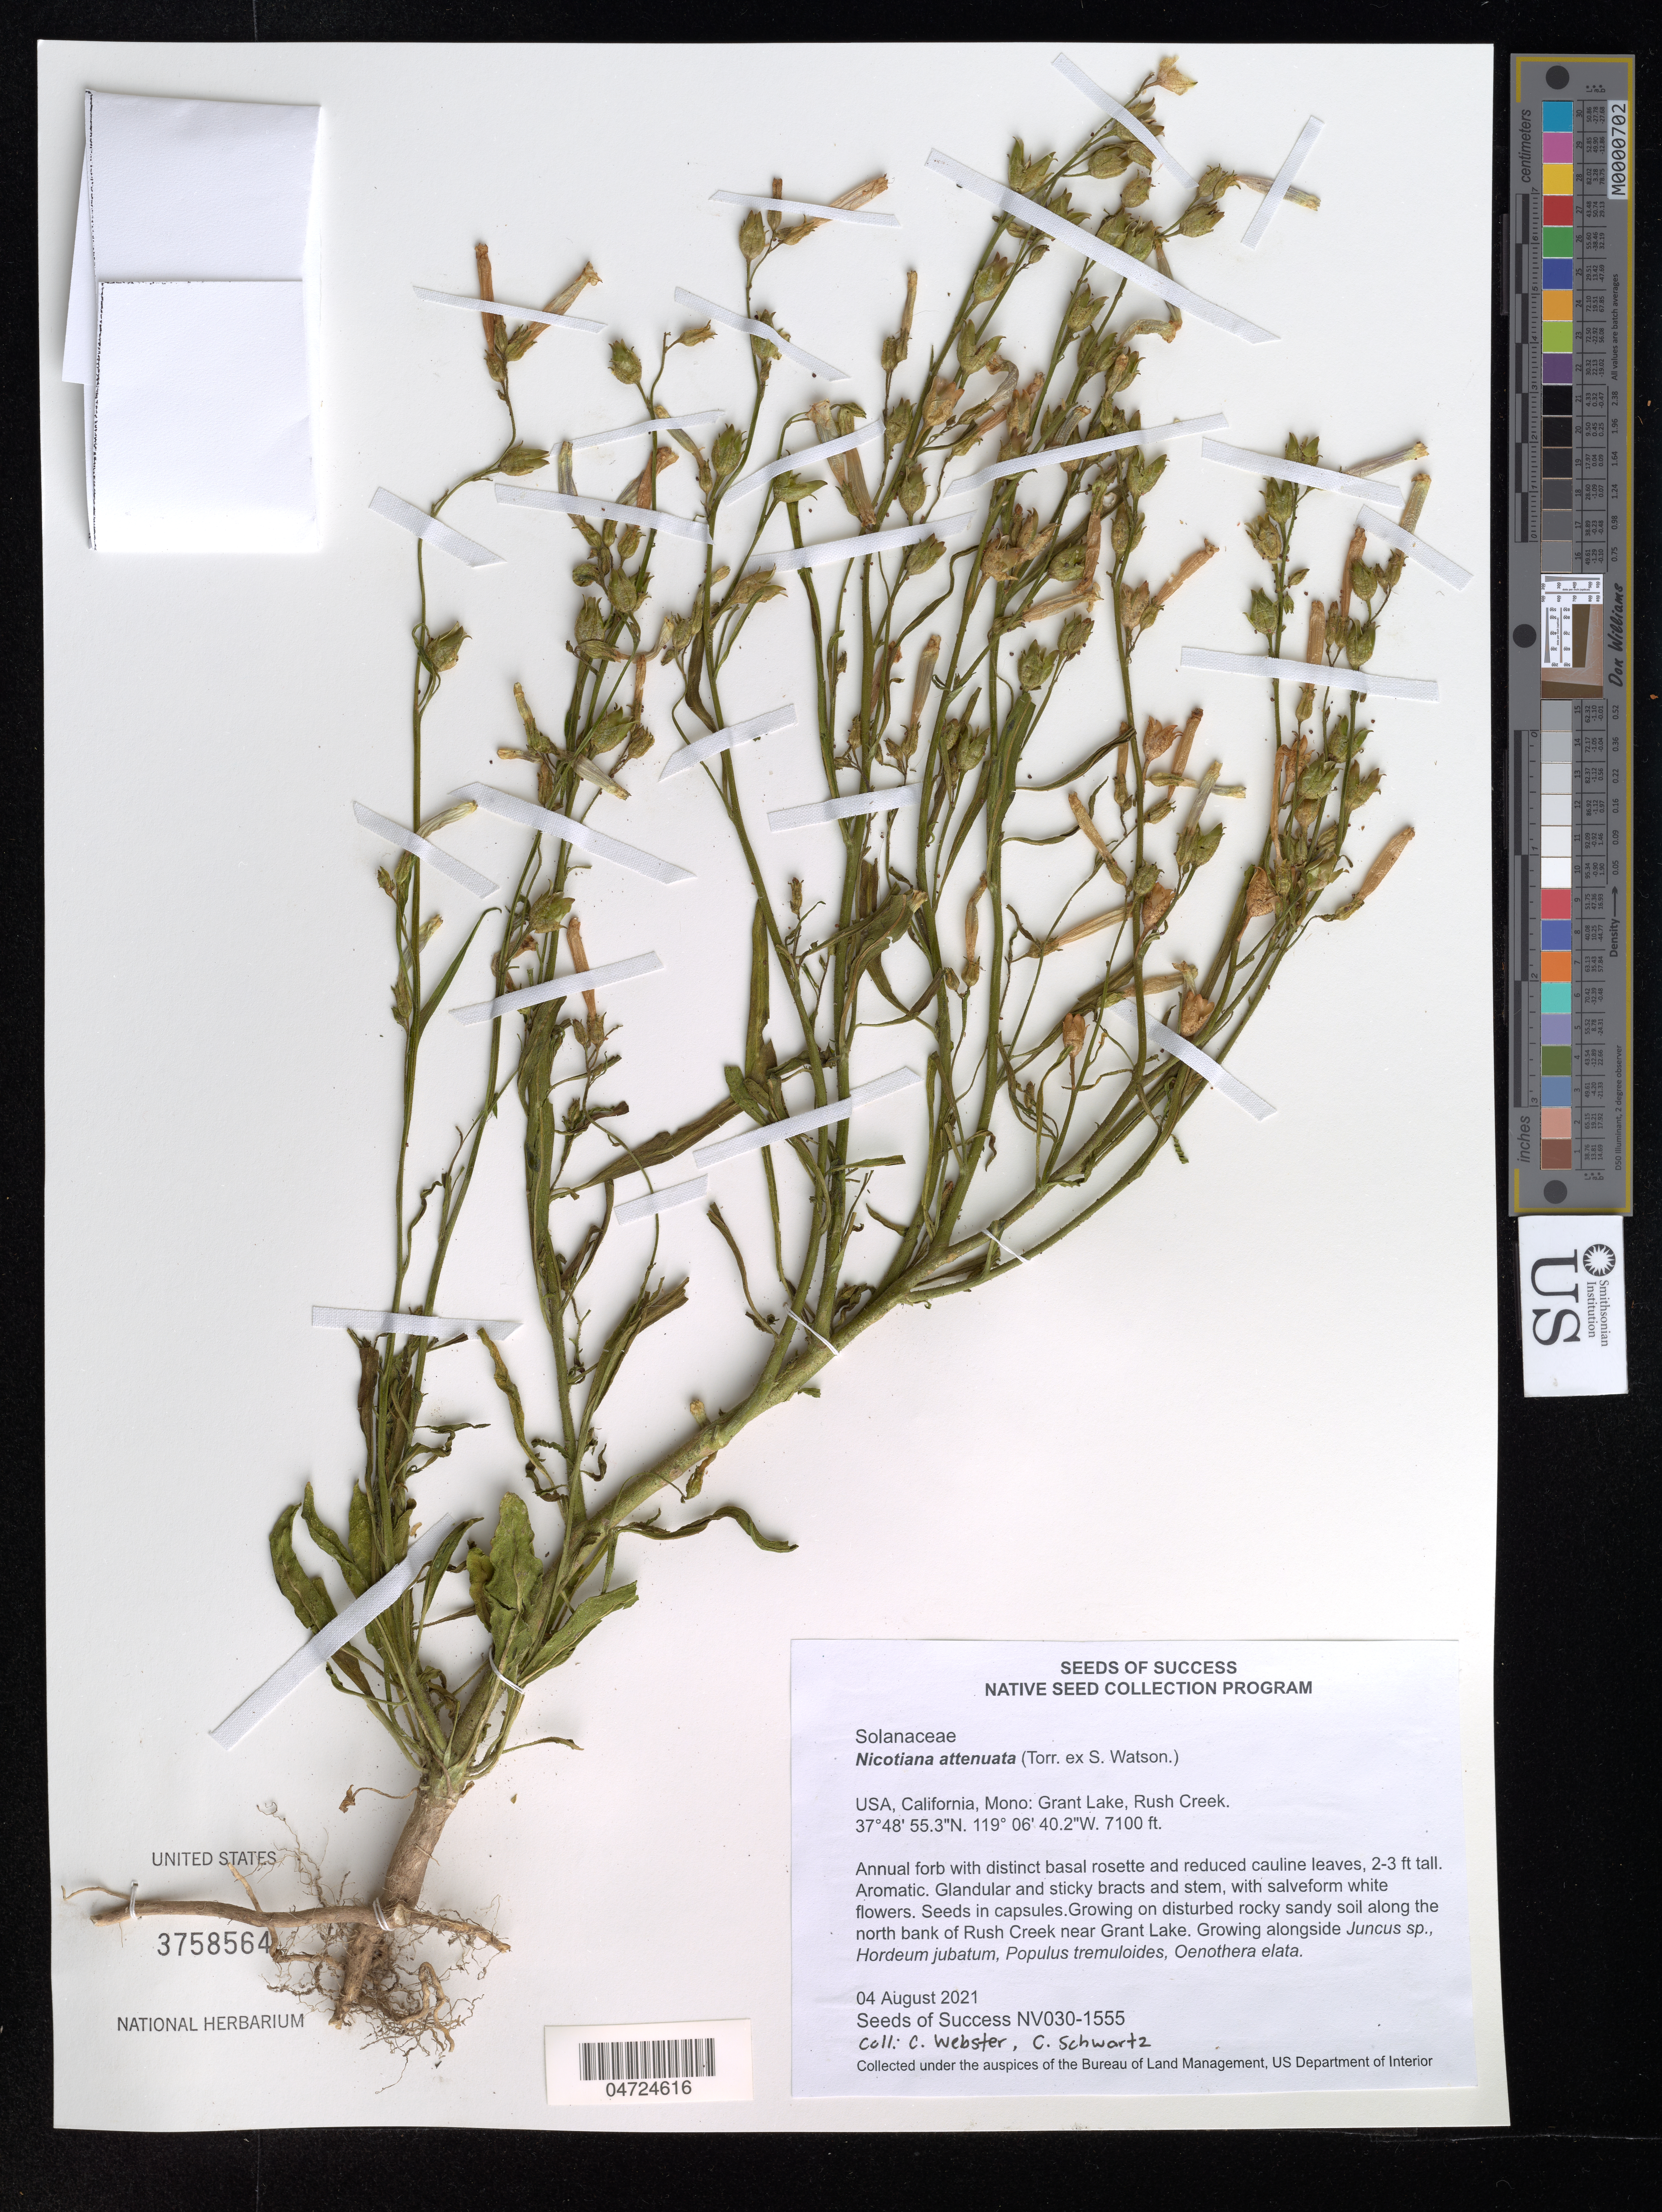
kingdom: Plantae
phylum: Tracheophyta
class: Magnoliopsida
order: Solanales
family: Solanaceae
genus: Nicotiana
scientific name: Nicotiana attenuata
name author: Torr. ex S. Watson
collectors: C. Webster & C. Schwartz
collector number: NV030-1553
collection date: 2021-08-04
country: United States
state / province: California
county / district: Mono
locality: Mono: Grant Lake, Rush Creek.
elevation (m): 2164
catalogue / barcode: US 3758564